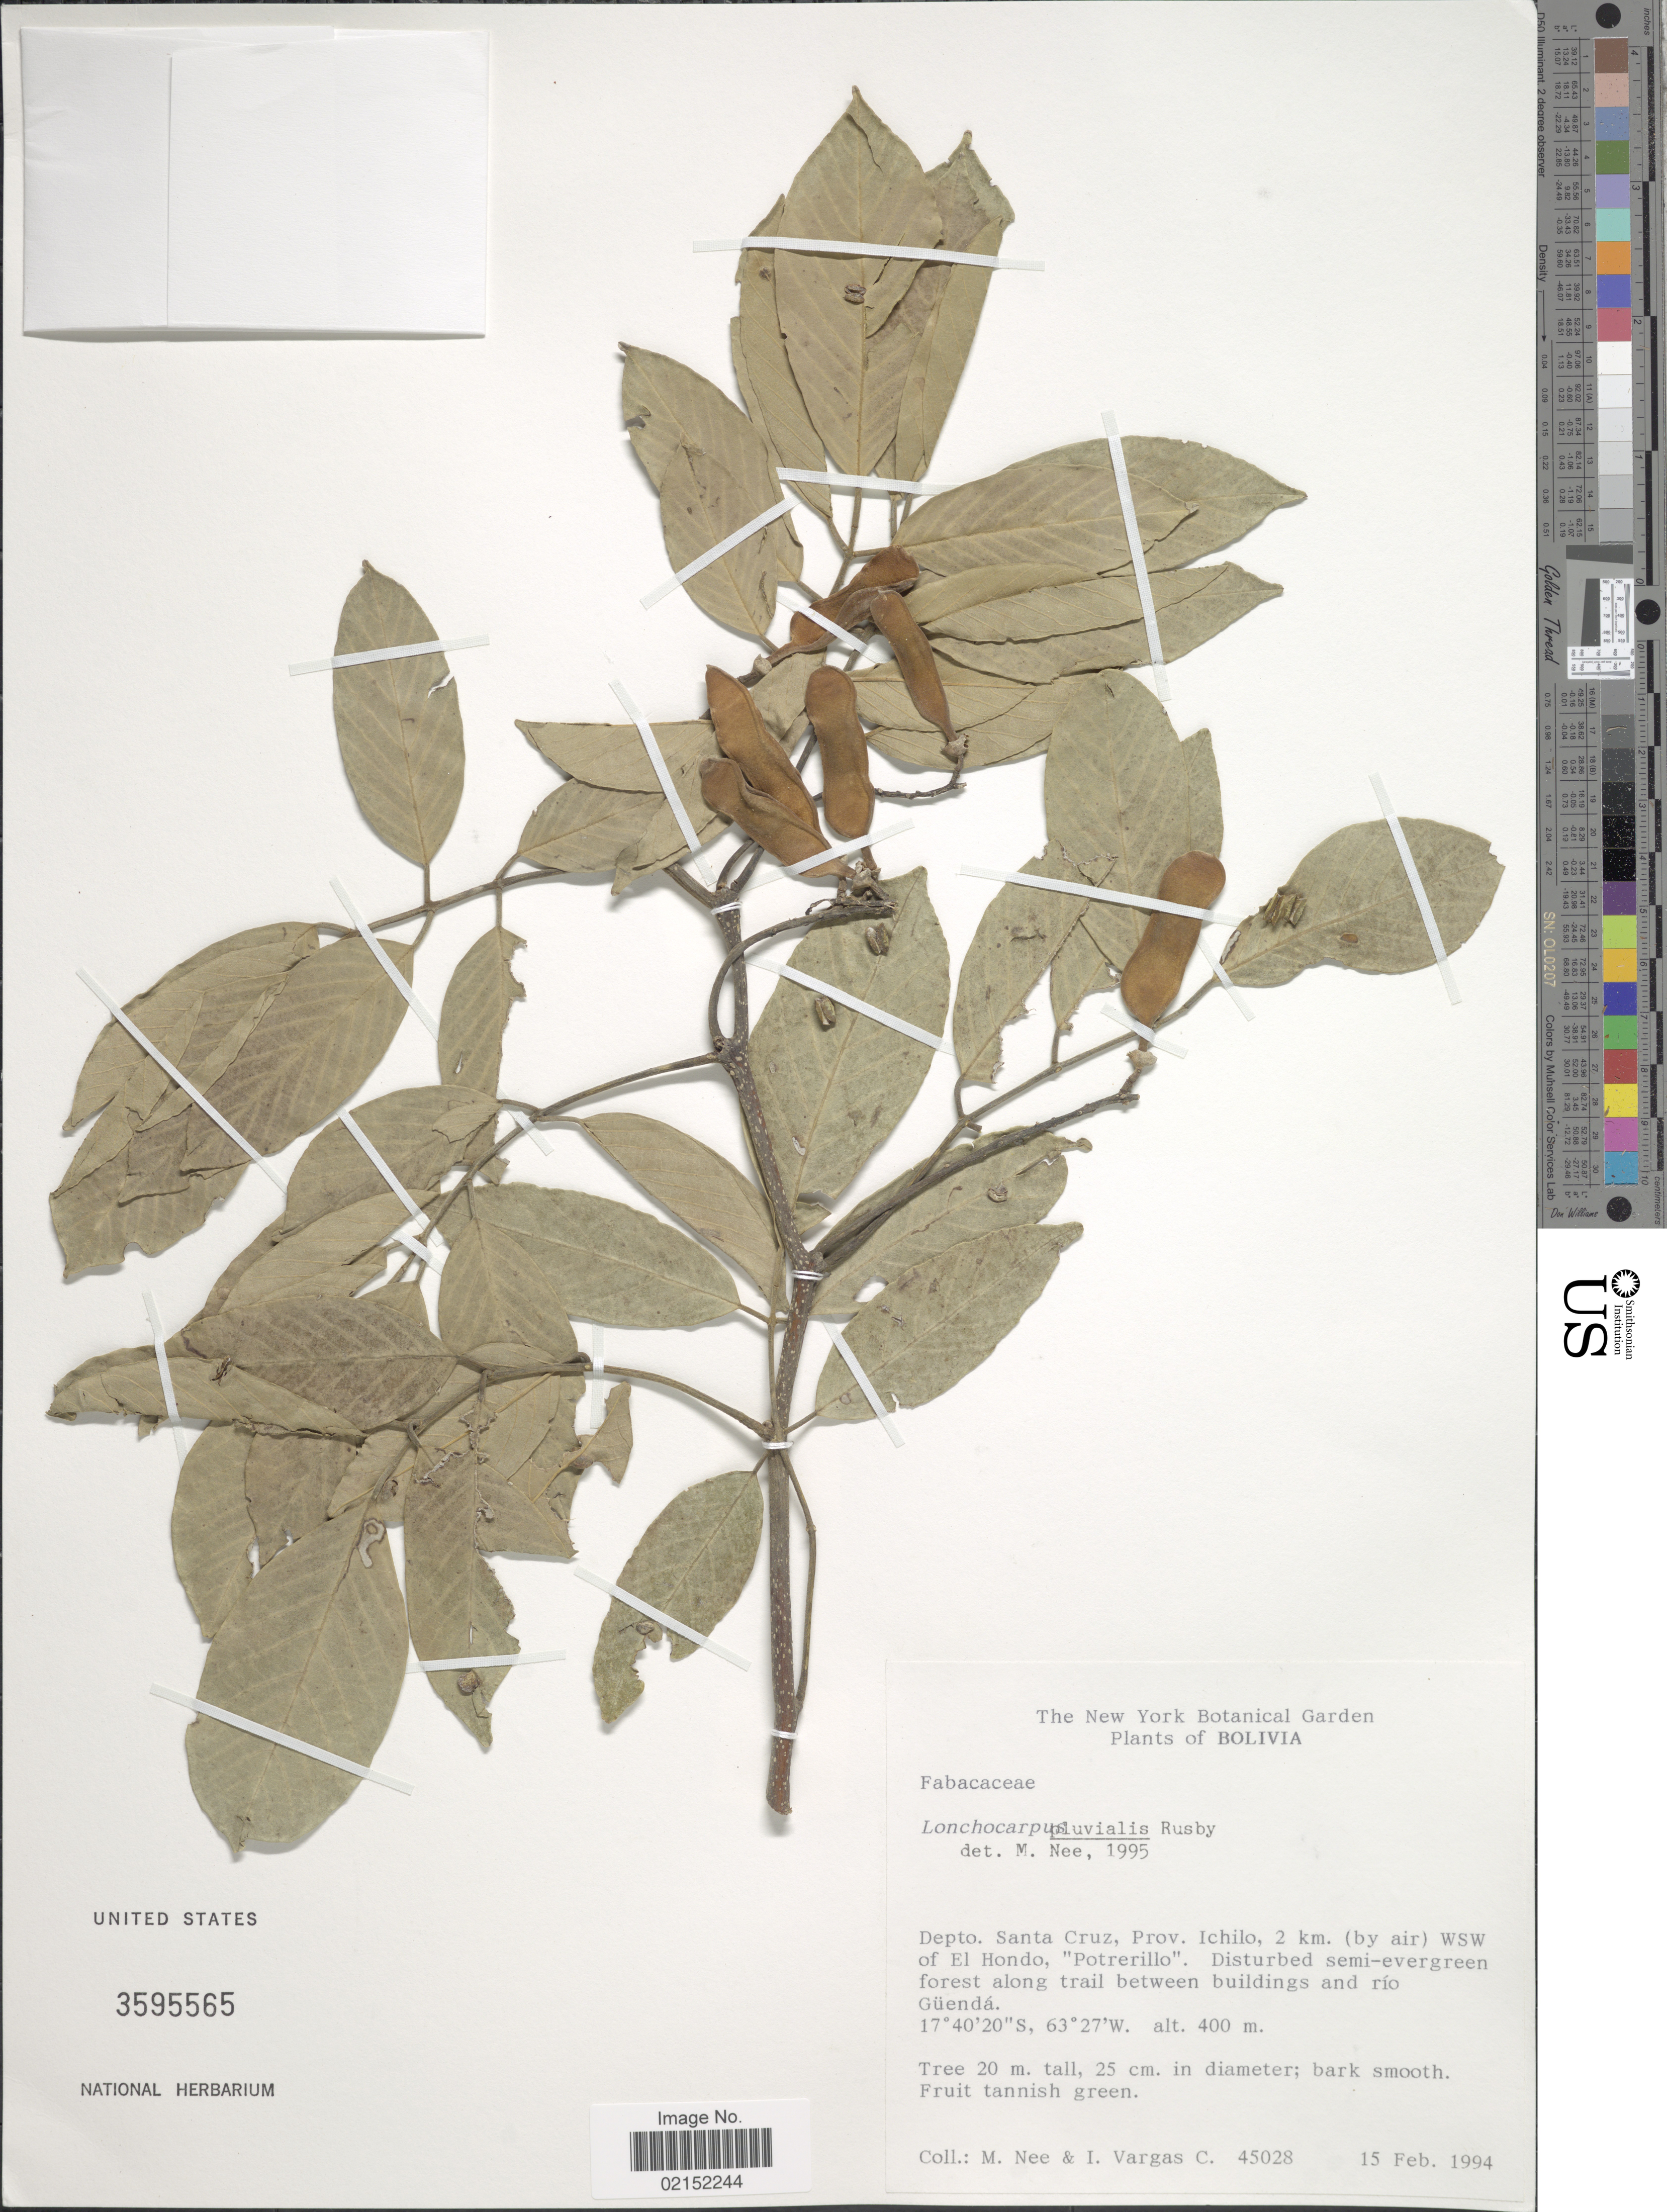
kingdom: Plantae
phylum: Tracheophyta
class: Magnoliopsida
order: Fabales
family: Fabaceae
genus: Lonchocarpus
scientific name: Lonchocarpus pluvialis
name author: Rusby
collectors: M. Nee & C. I. Vargas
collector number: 45028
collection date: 1994-02-15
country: Bolivia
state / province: Santa Cruz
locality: Prov. Ichilo, 2 km. (by air) WSW of El Hondo, ""Potrerillo"". Disturbed semi-evergreen forest along trail between buidlings and Rio Guenda.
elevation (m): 400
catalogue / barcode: US 3595565